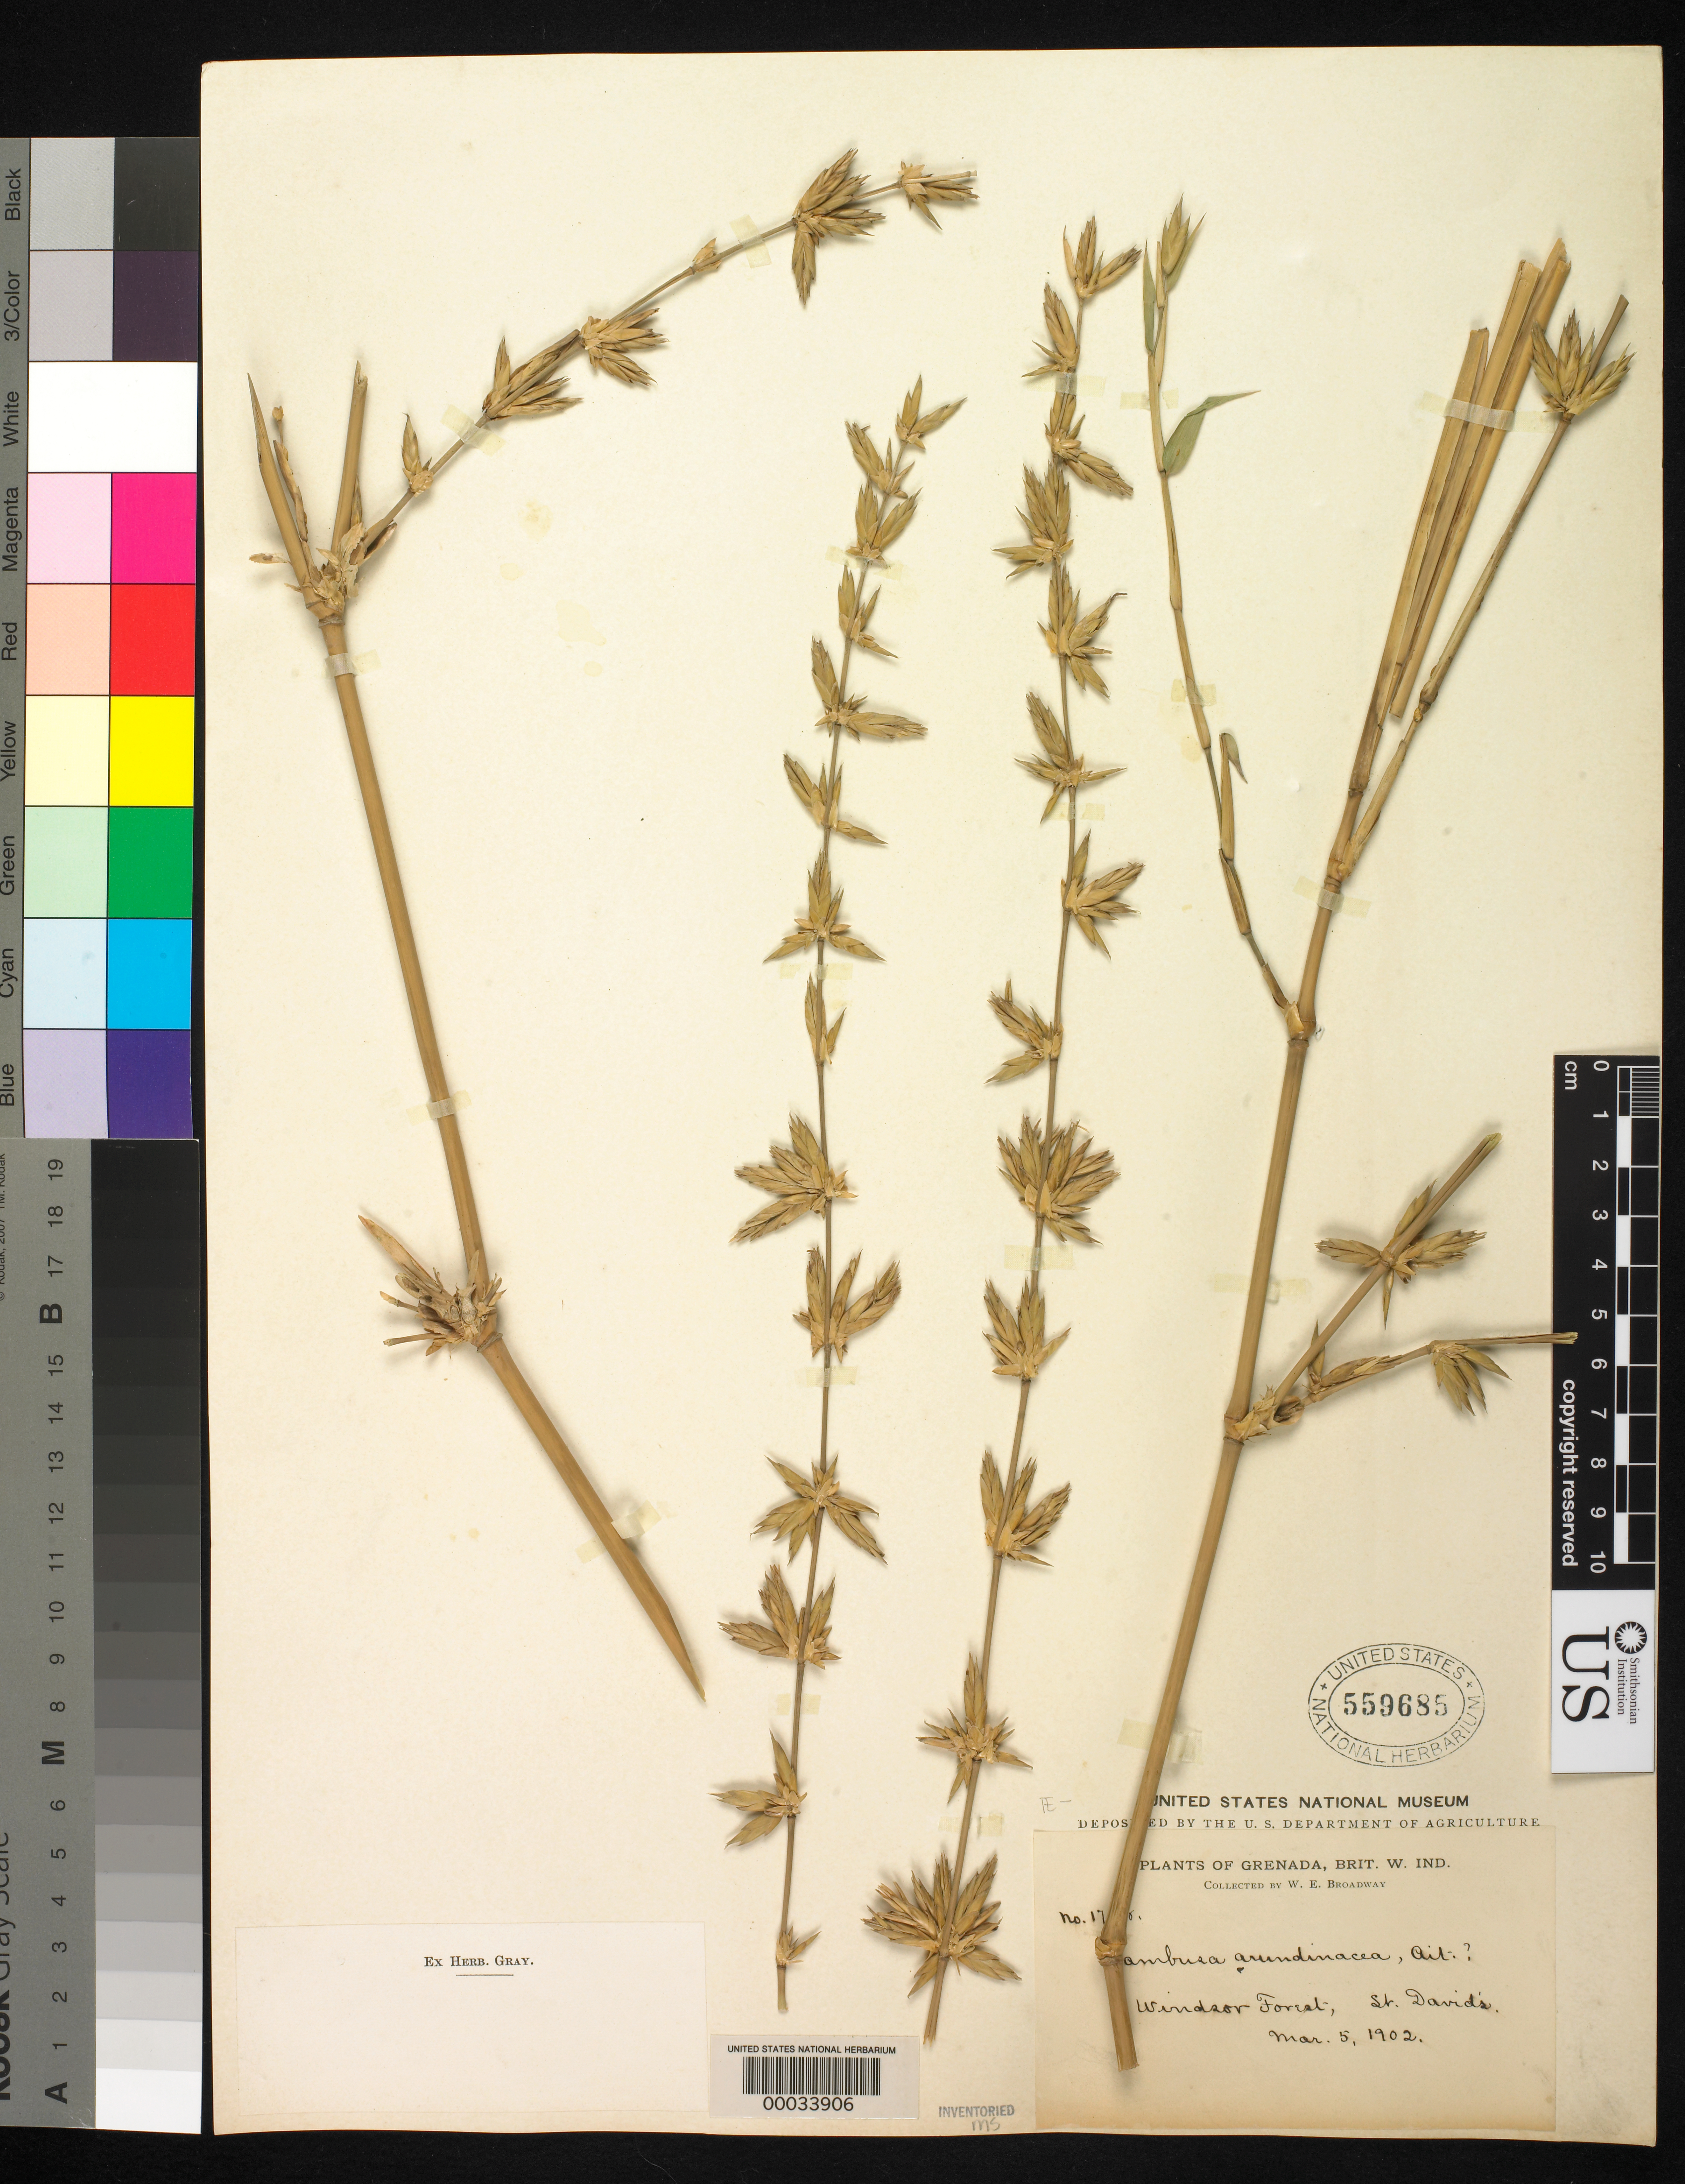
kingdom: Plantae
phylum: Tracheophyta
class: Liliopsida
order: Poales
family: Poaceae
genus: Bambusa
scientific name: Bambusa vulgaris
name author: Schrad. ex J.C. Wendl.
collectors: W. E. Broadway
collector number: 1728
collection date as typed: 05 Mar 1902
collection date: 1902-03-05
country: Bermuda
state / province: Saint George's (parish)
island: St. David's Island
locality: Windsor forest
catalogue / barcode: US 559685